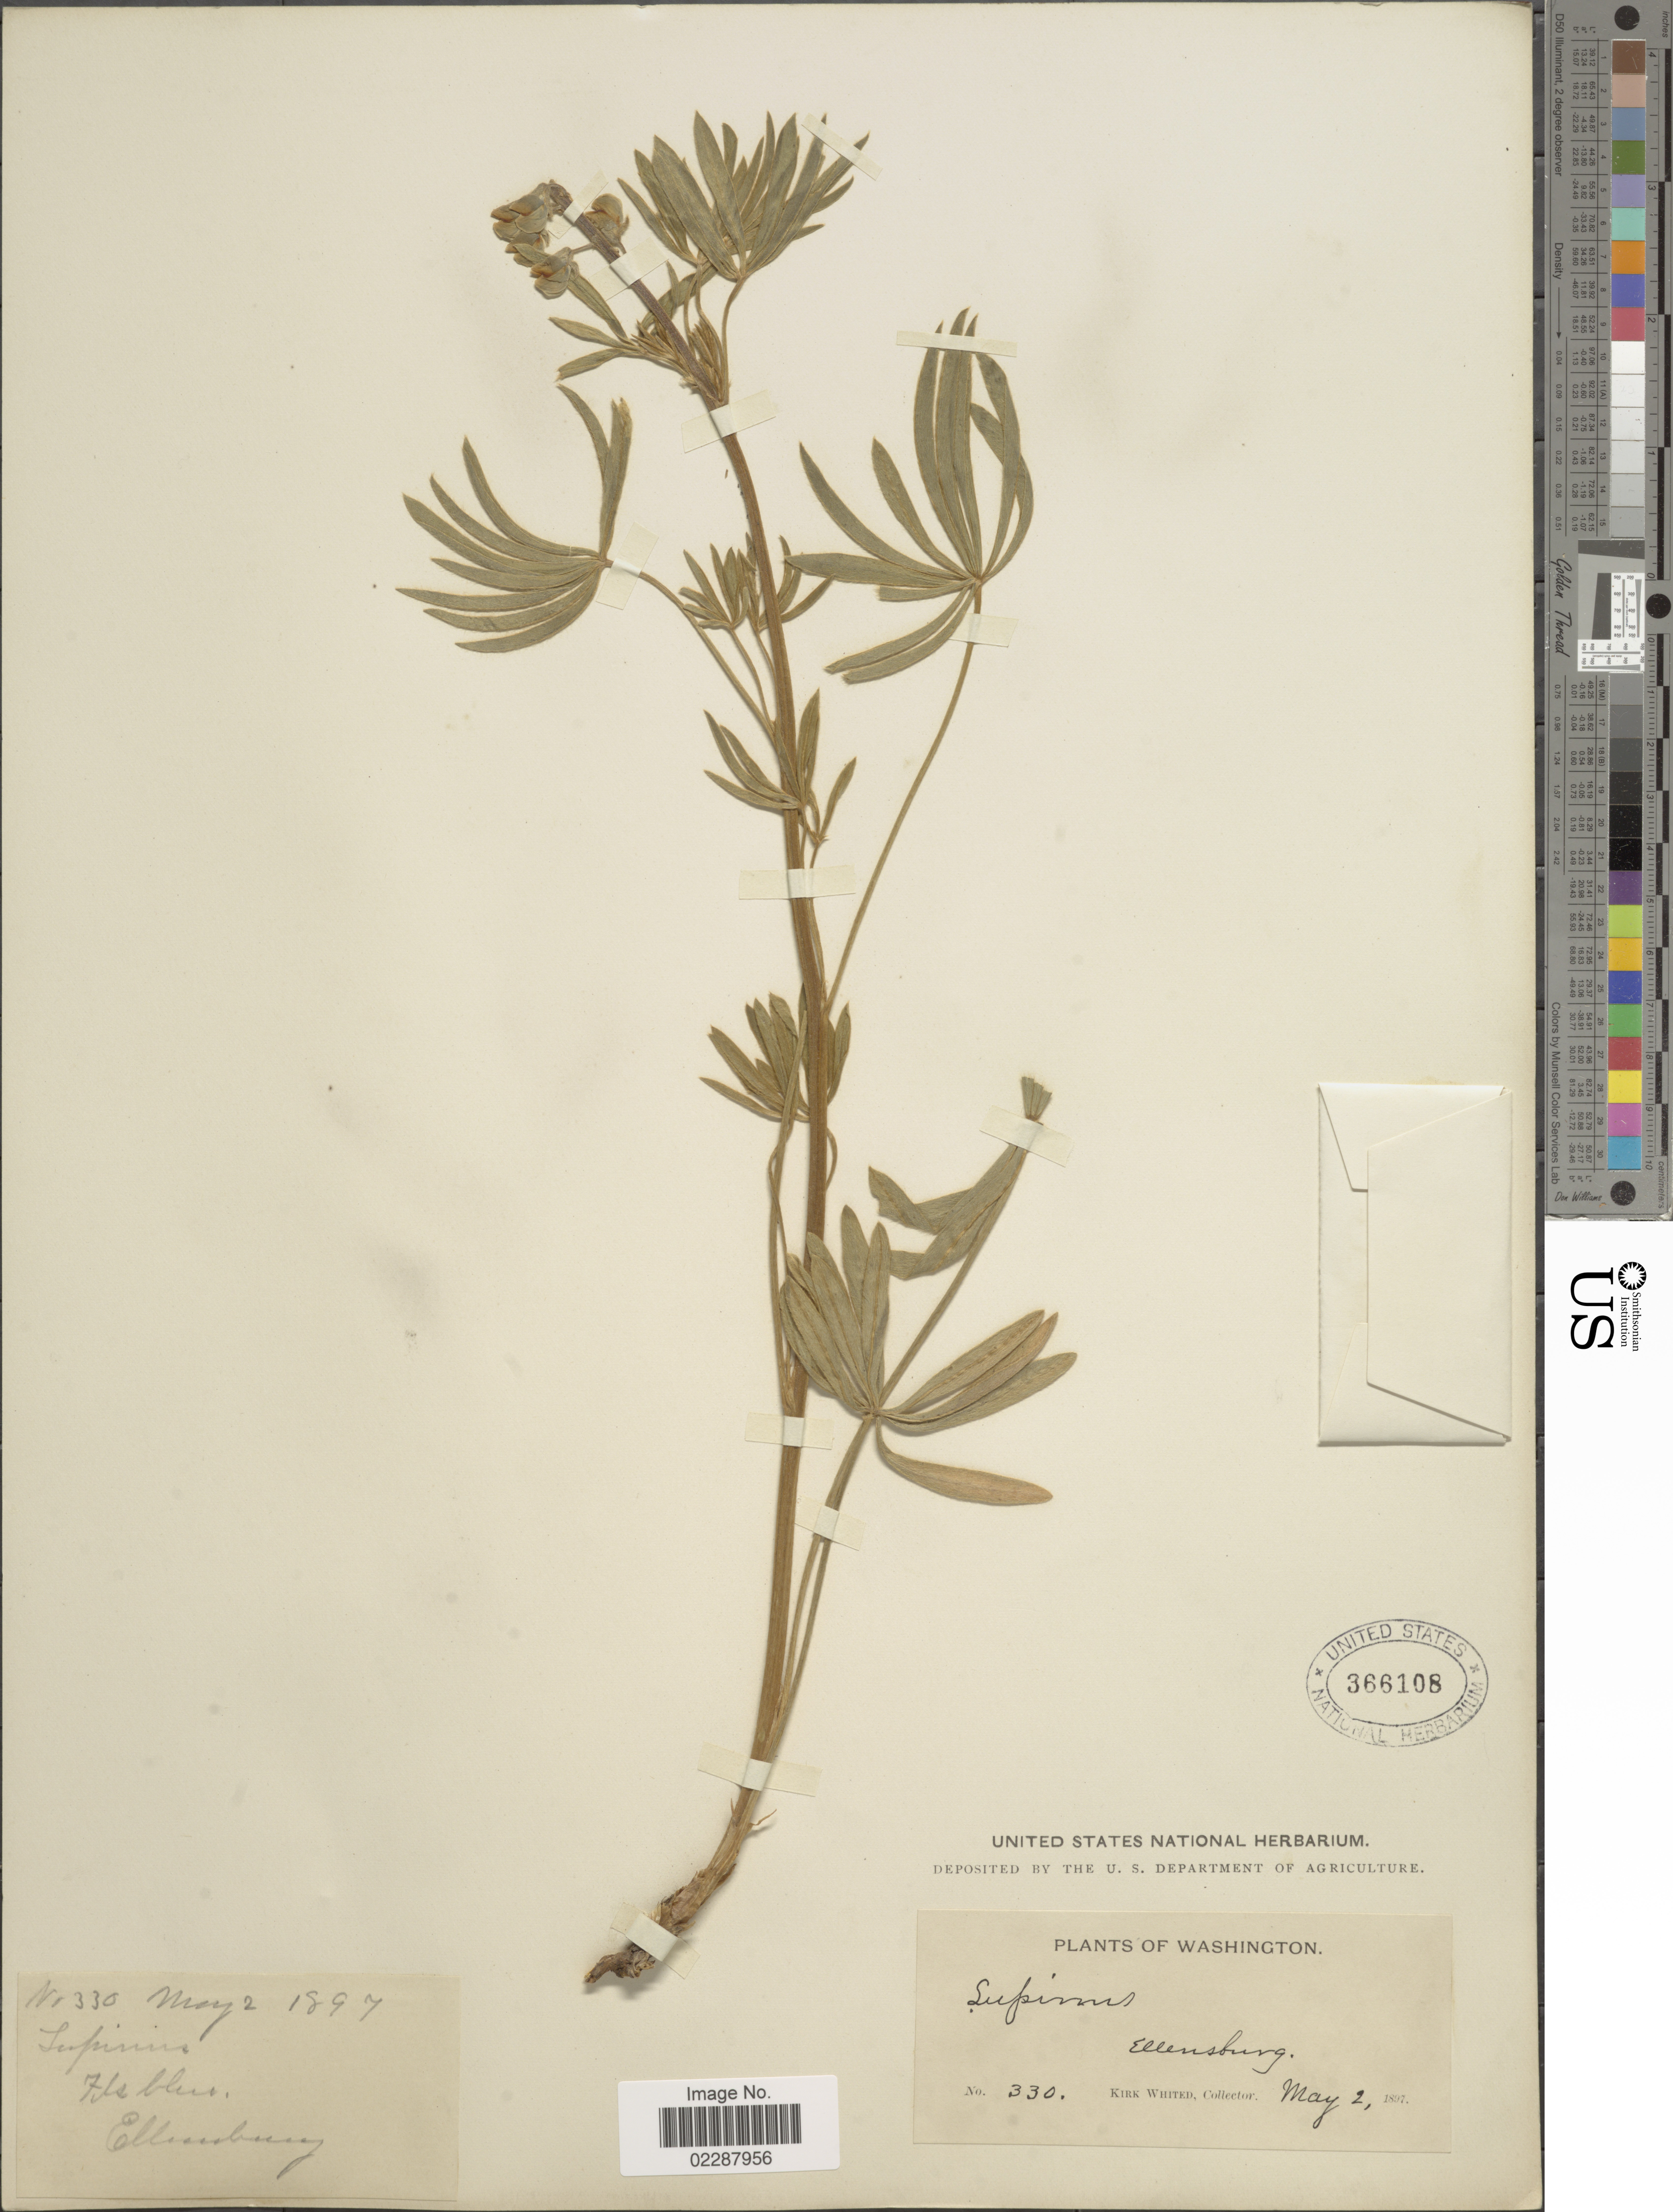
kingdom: Plantae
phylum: Tracheophyta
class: Magnoliopsida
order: Fabales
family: Fabaceae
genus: Lupinus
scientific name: Lupinus suksdorfii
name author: B.L. Rob. ex Piper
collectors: K. Whited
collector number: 330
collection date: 1897-05-02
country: United States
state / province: Washington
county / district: Kittitas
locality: Ellensburg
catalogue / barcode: US 366108